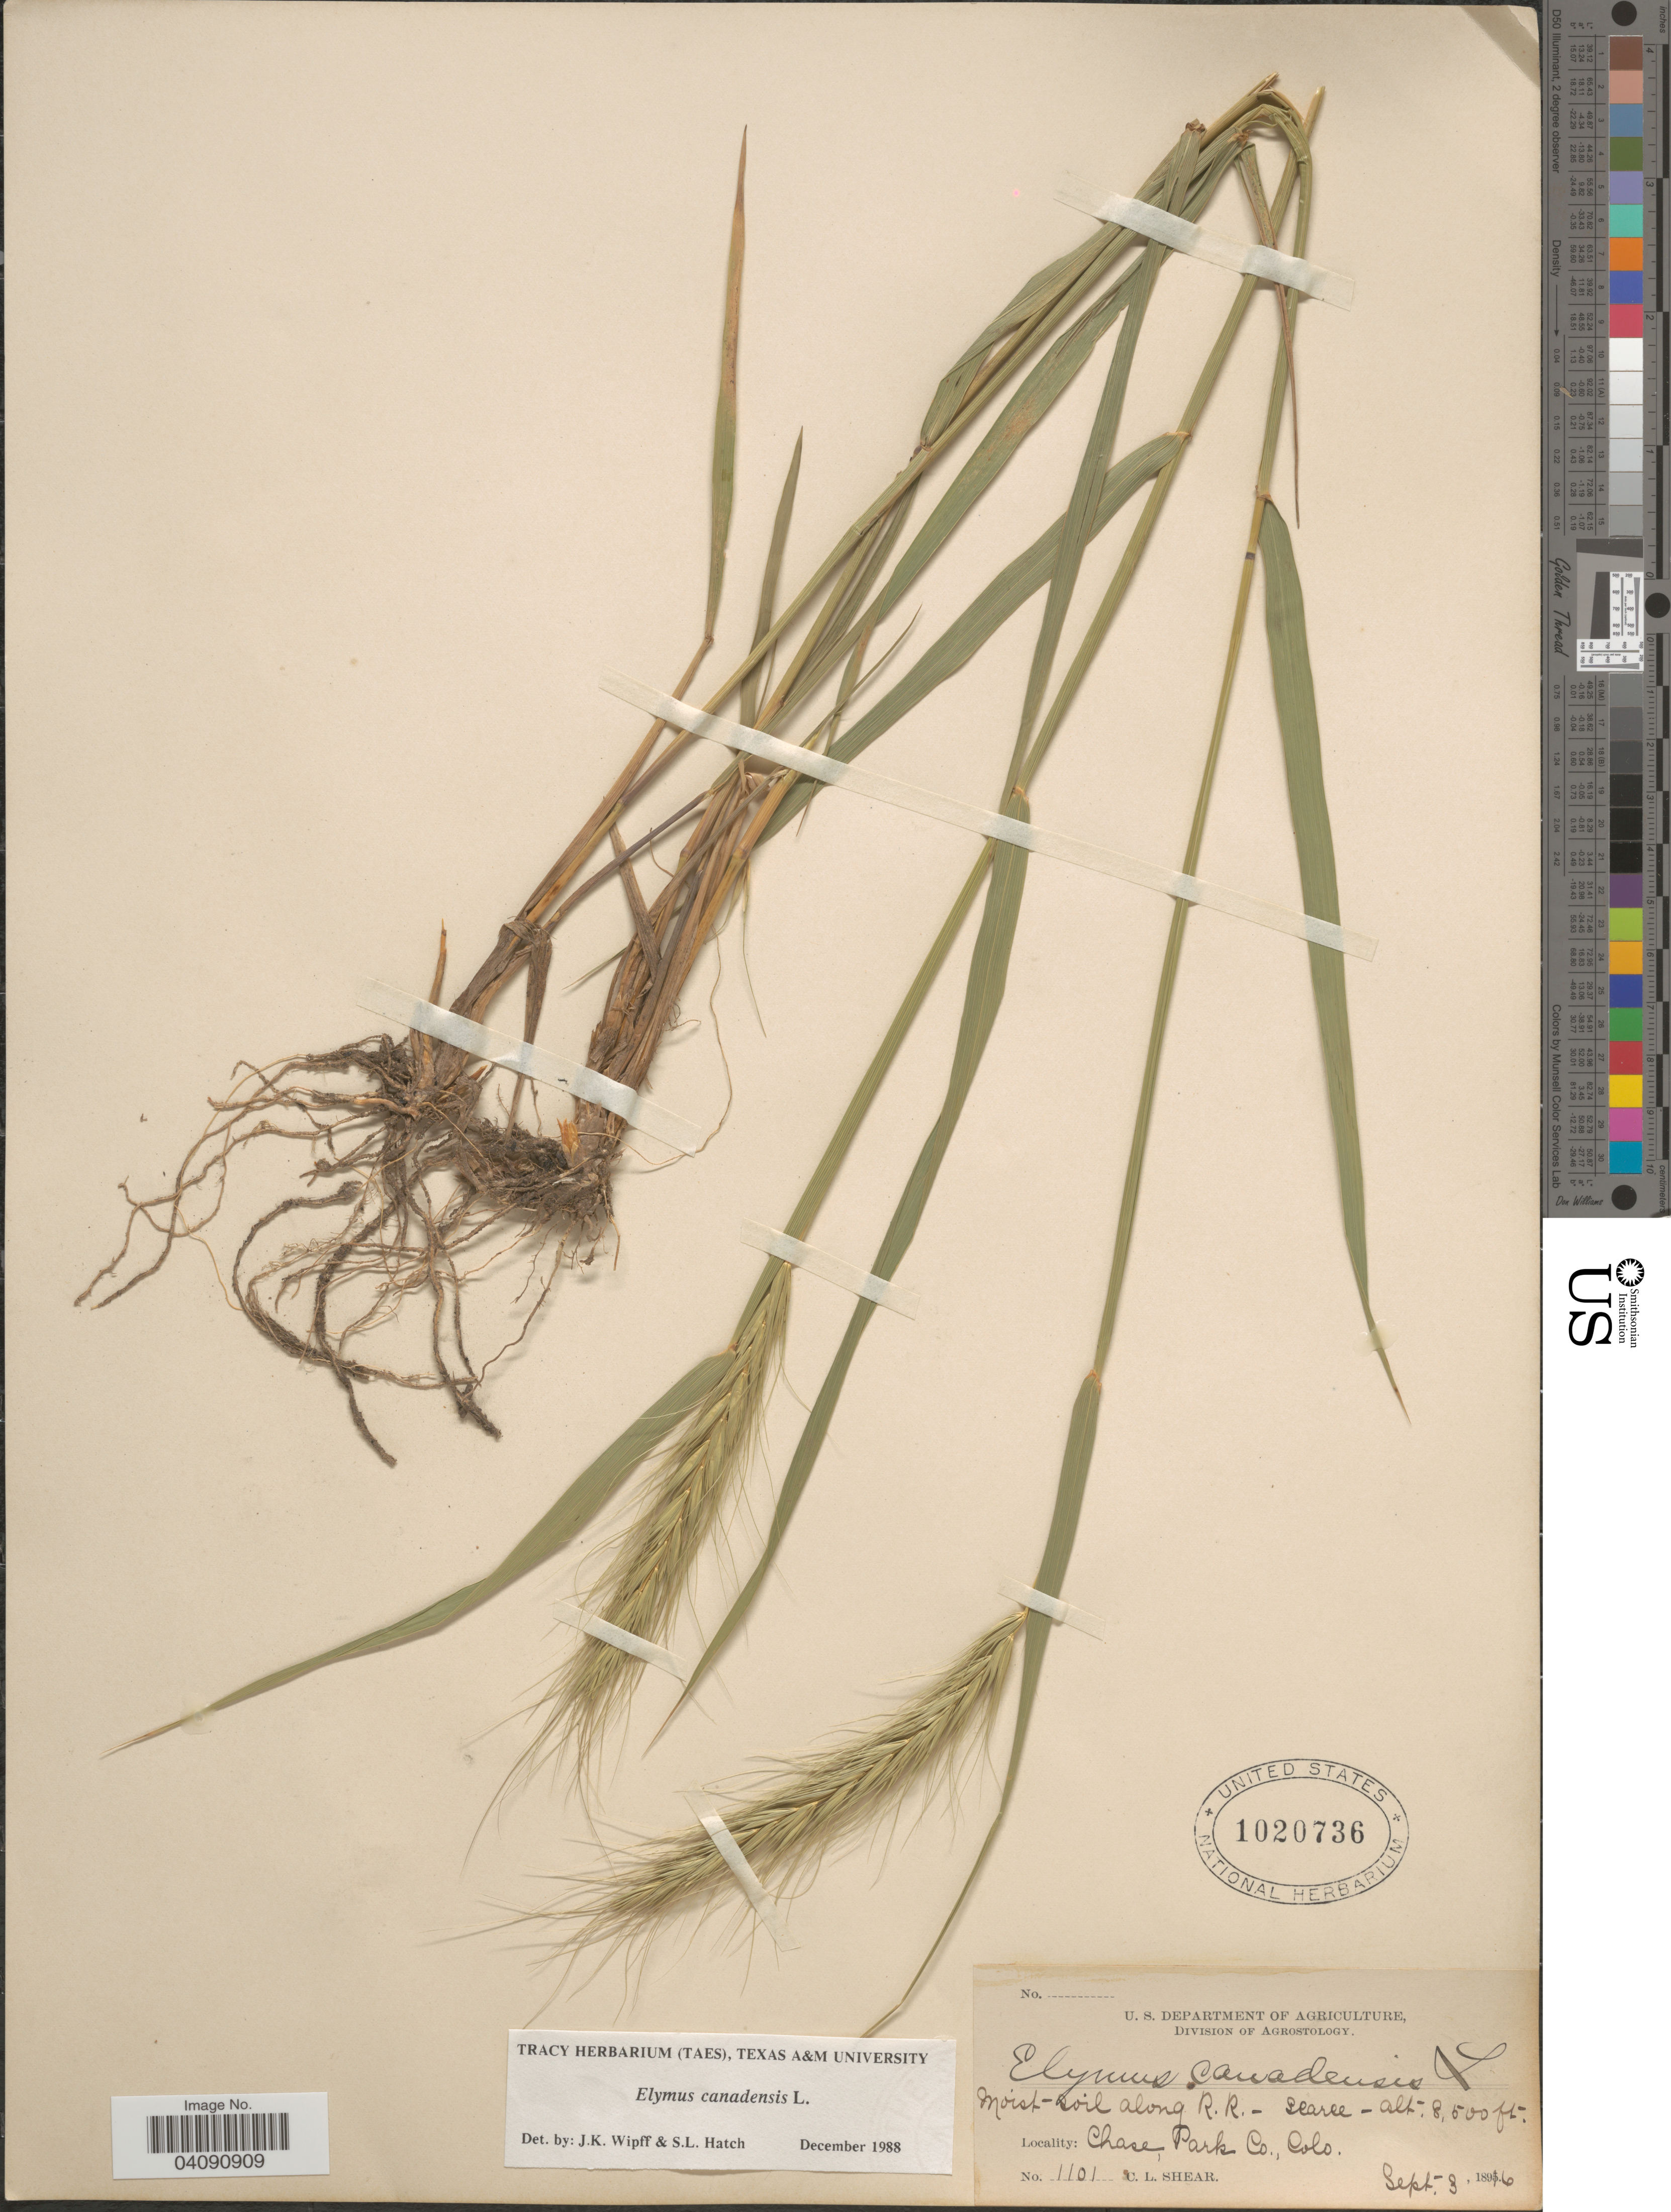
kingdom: Plantae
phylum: Tracheophyta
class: Liliopsida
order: Poales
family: Poaceae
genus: Elymus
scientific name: Elymus canadensis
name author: L.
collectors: C. L. Shear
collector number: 1101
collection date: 1896-09-03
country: United States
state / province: Colorado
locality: Moist soil along R. R. Chase, Park Co.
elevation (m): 2591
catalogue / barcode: US 1020736